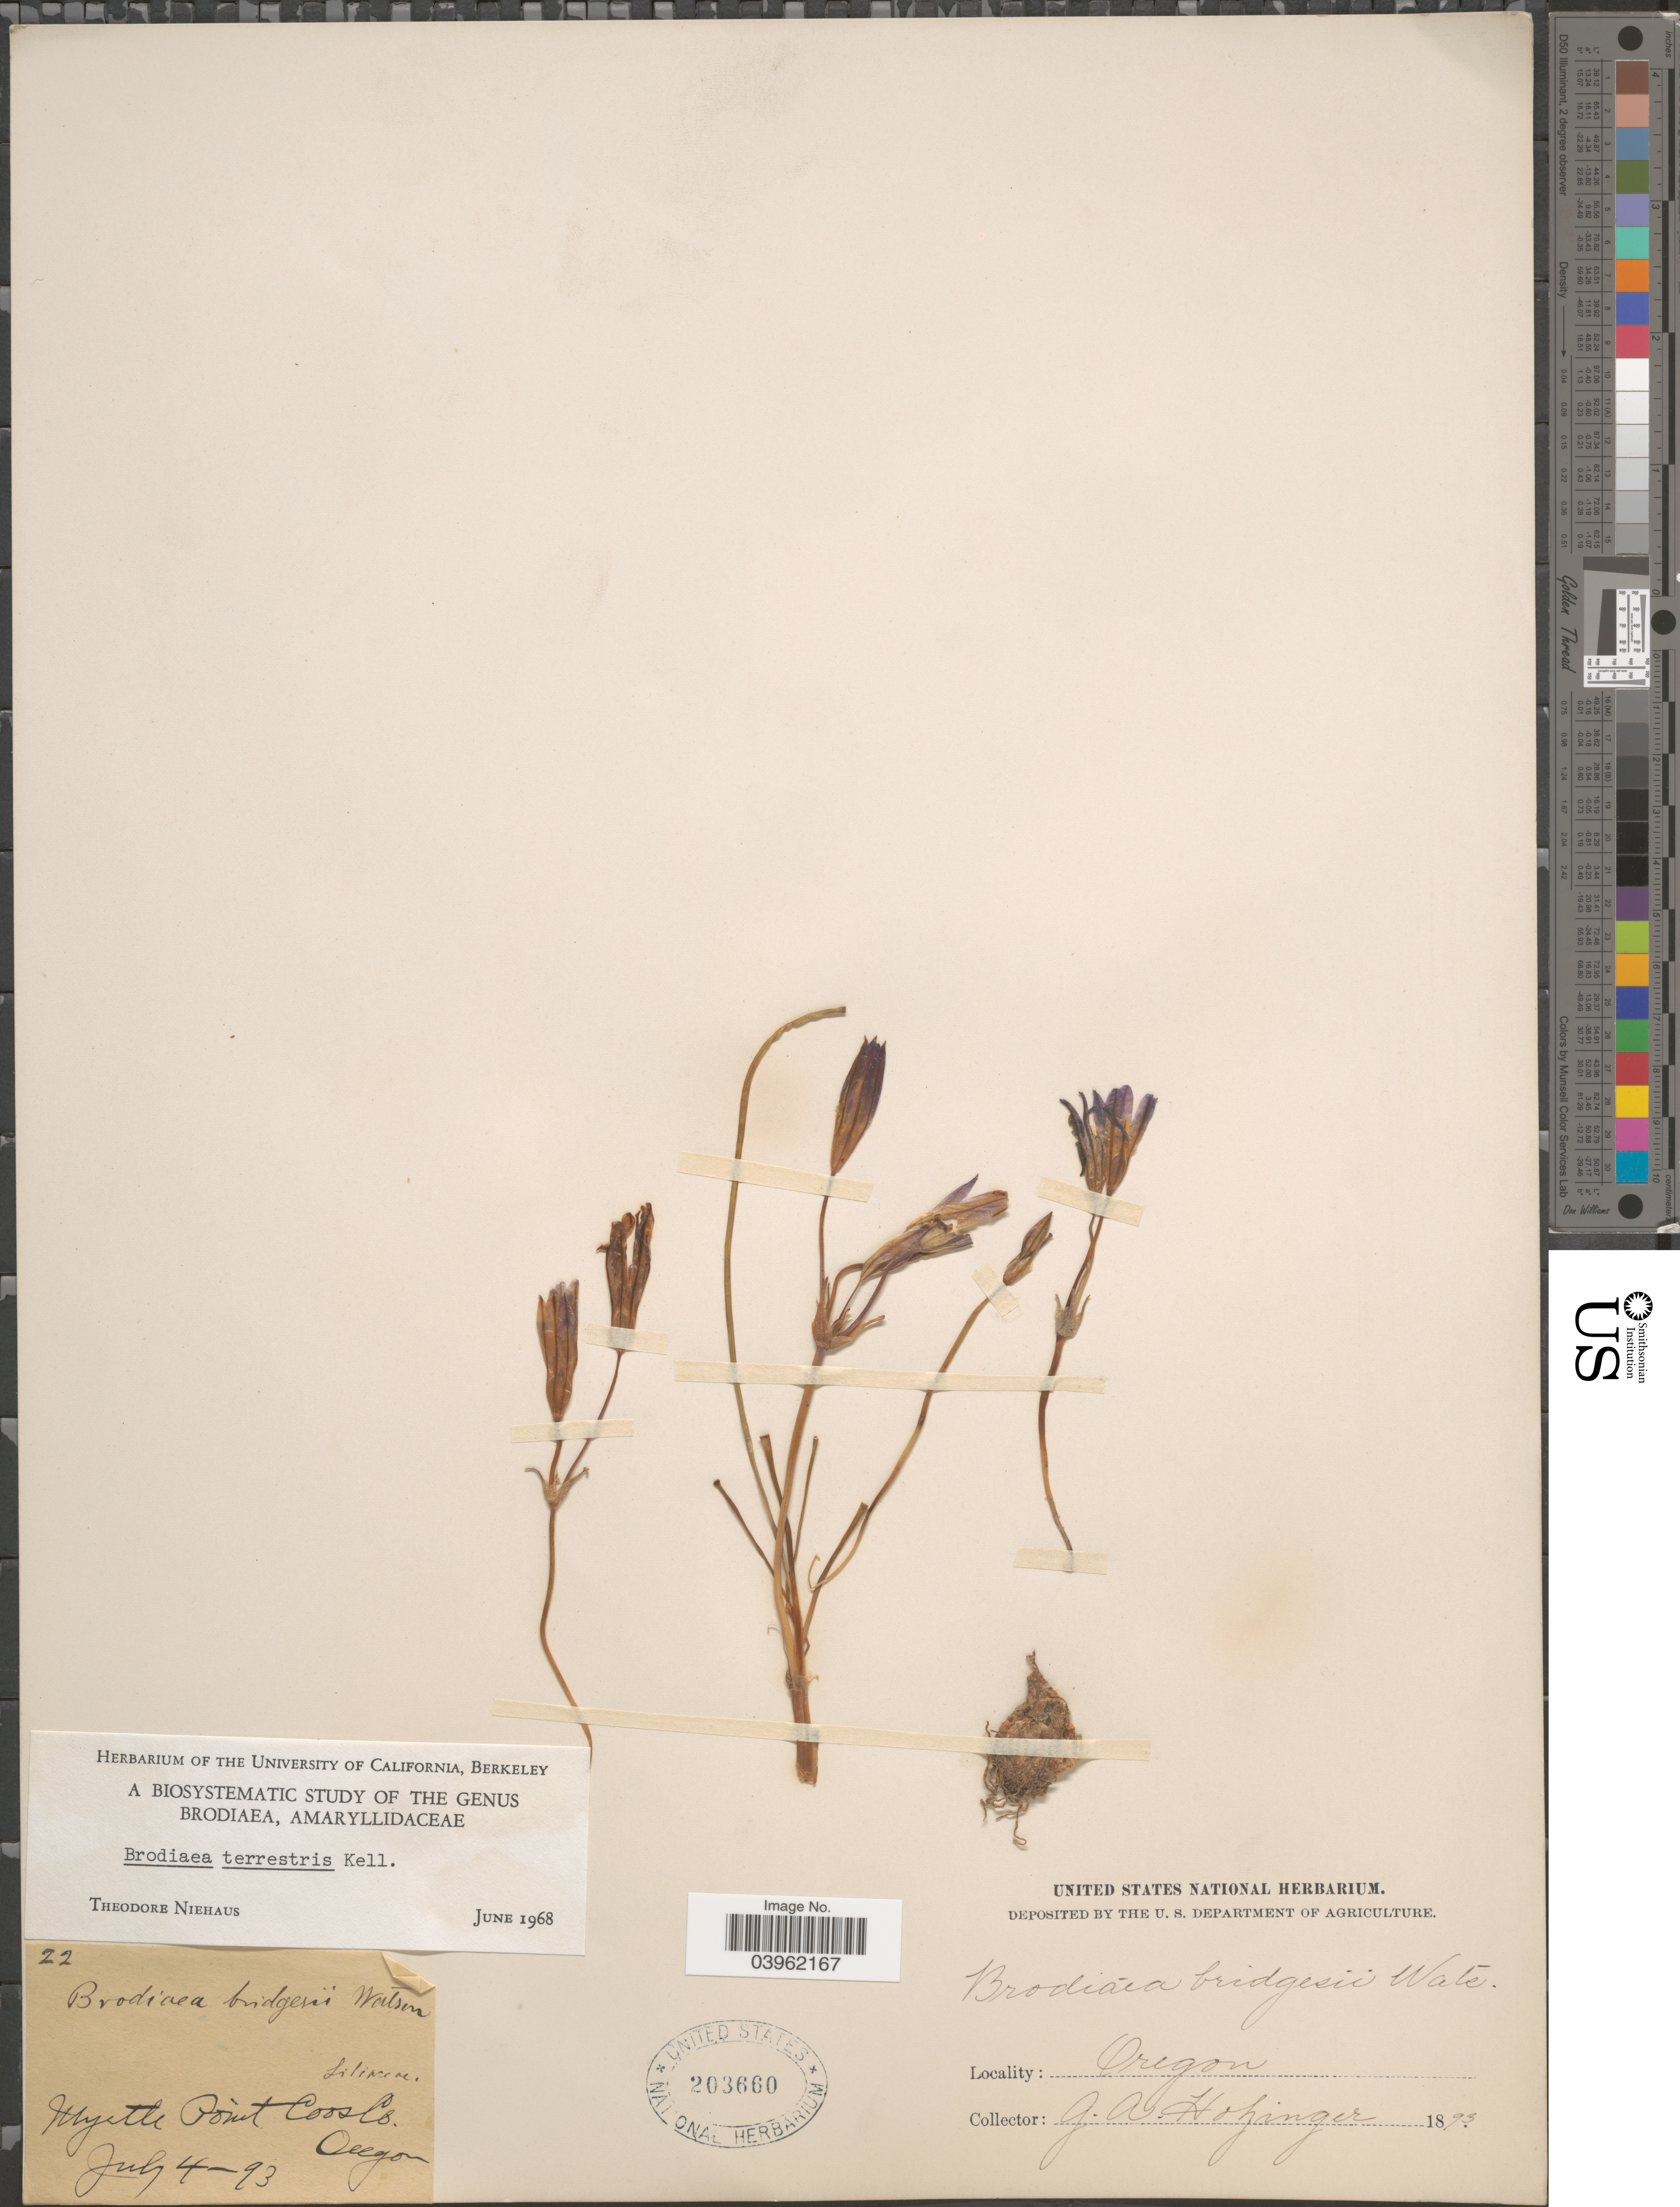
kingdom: Plantae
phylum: Tracheophyta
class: Liliopsida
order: Asparagales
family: Asparagaceae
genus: Brodiaea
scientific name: Brodiaea terrestris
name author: Kellogg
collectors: G. A. Holzinger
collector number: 22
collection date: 1893-07-04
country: United States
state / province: Oregon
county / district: Coos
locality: Myrtle Point Coos Co.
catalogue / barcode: US 203660